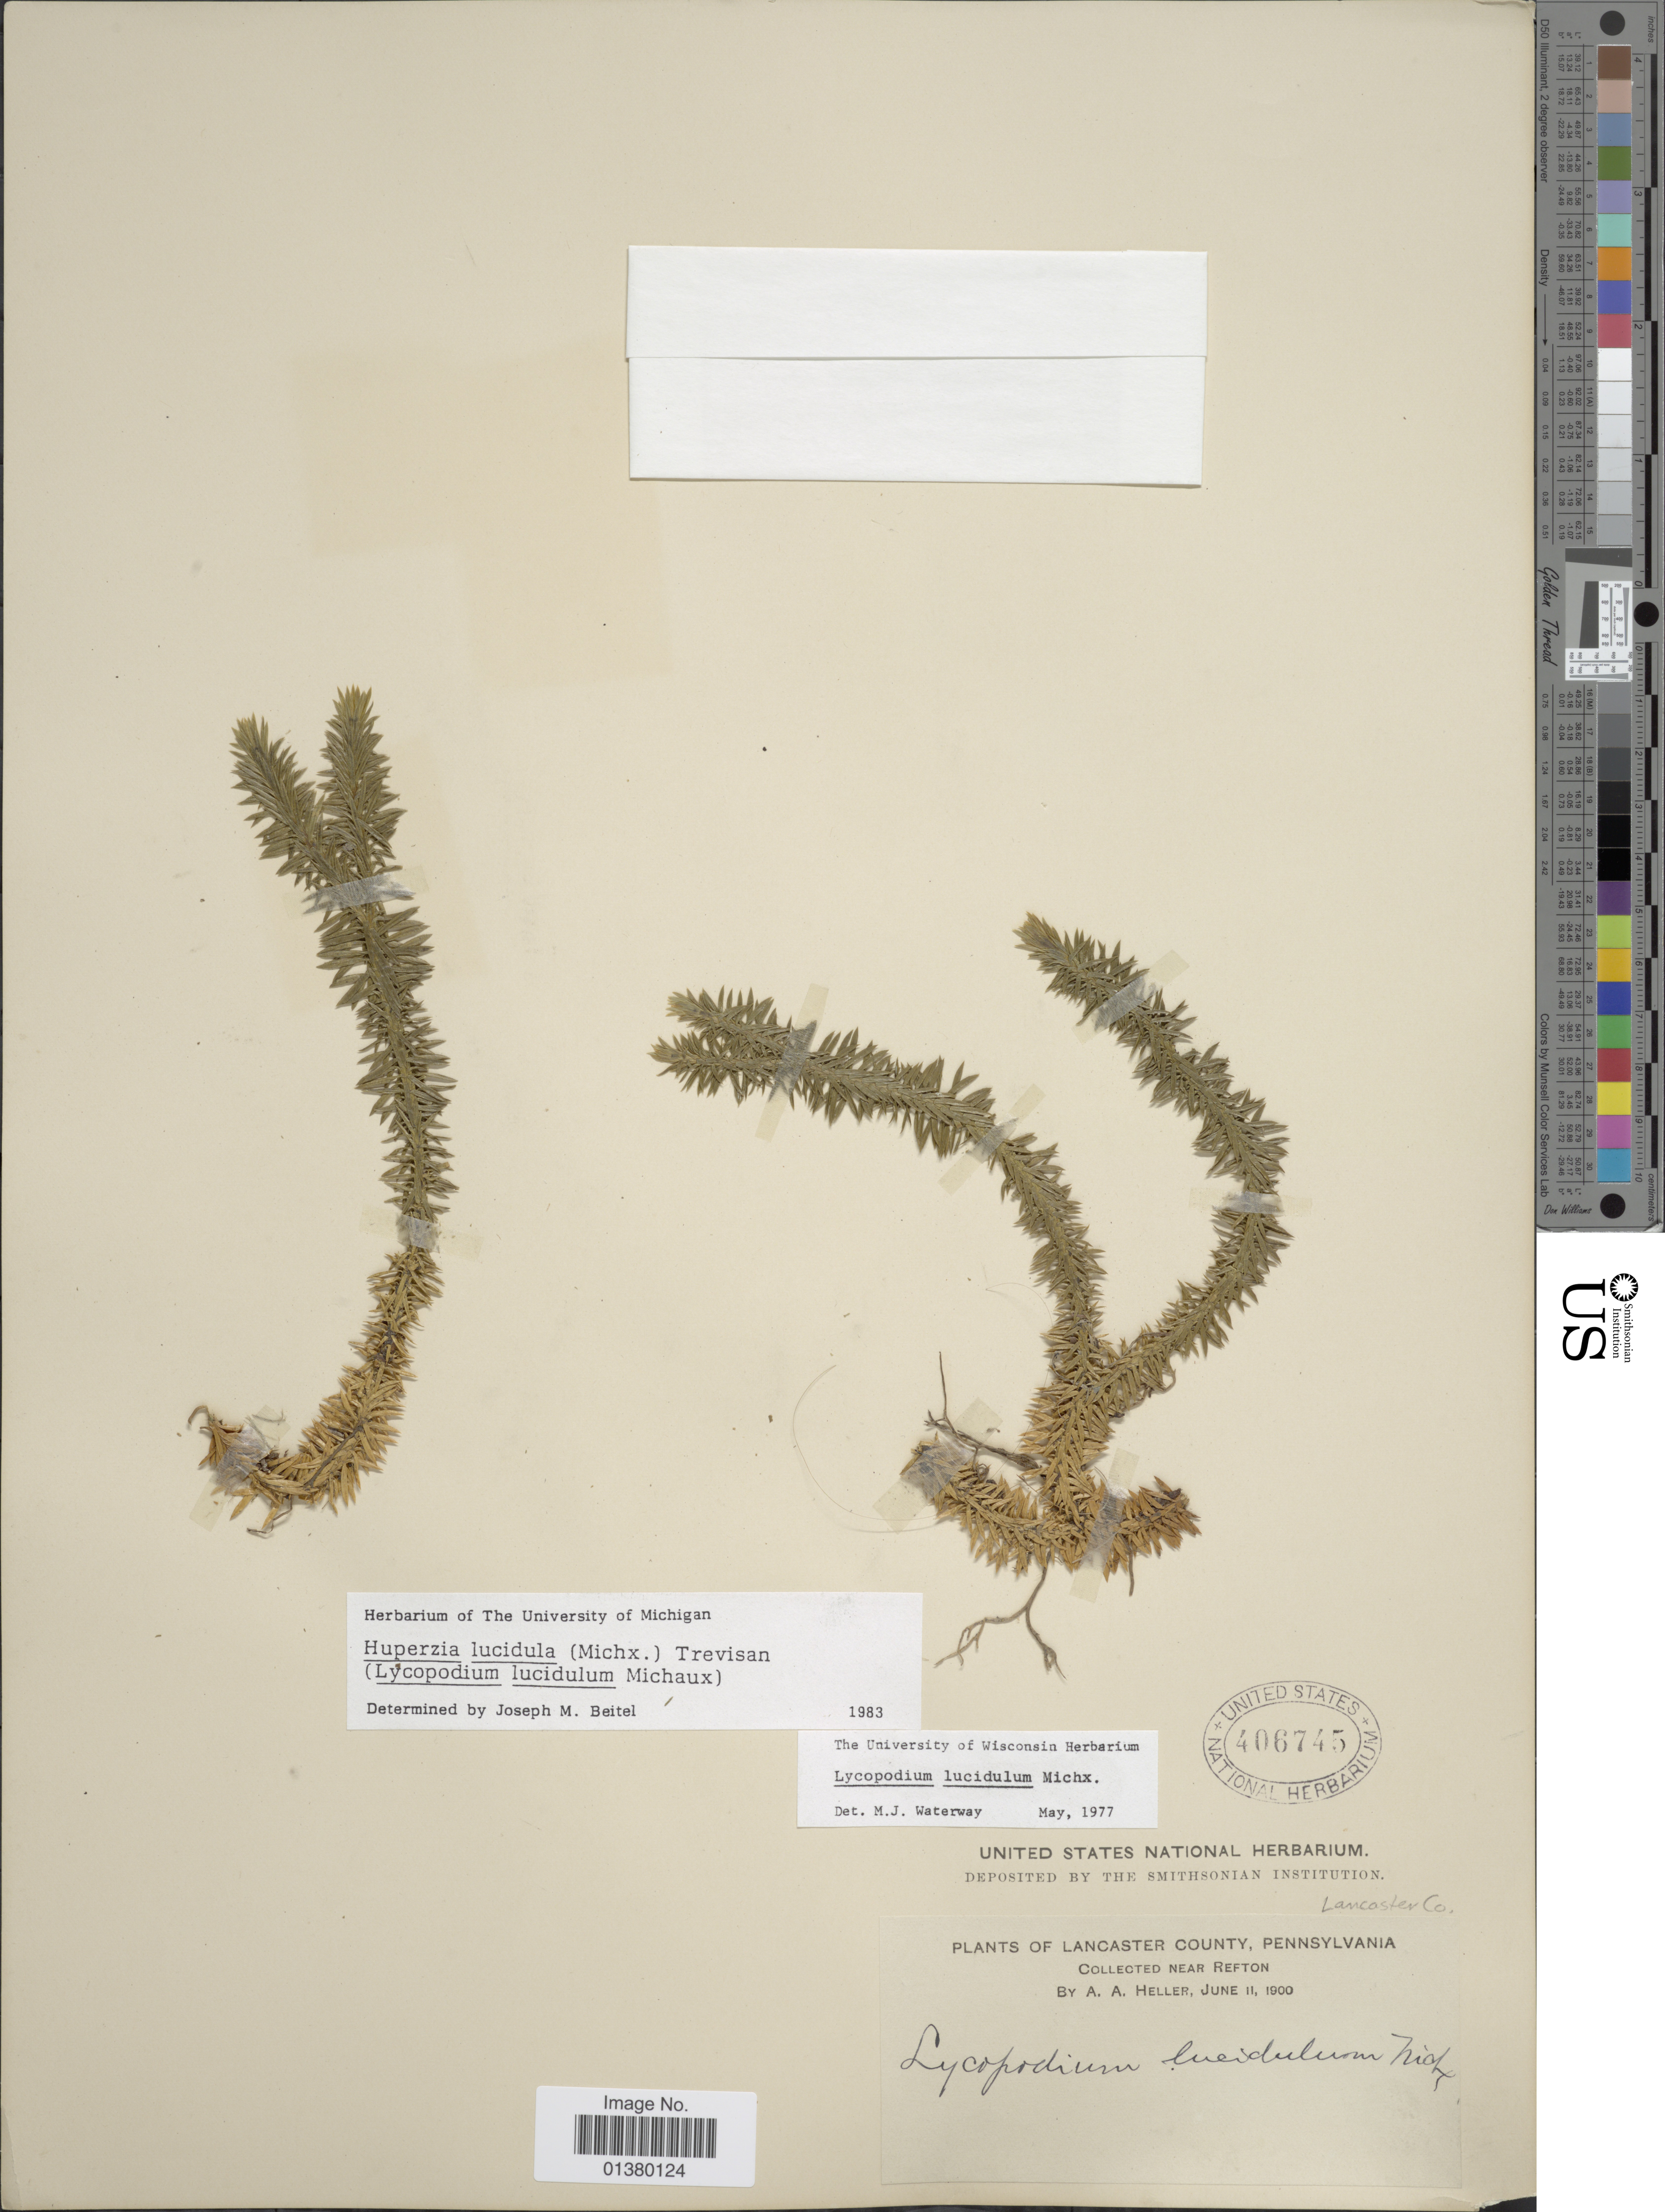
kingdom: Plantae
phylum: Tracheophyta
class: Lycopodiopsida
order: Lycopodiales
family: Lycopodiaceae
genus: Huperzia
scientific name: Huperzia lucidula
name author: (Michx.) Trevis.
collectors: A. A. Heller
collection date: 1900-06-11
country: United States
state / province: Pennsylvania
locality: Lancaster County, near Refton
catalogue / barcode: US 406745